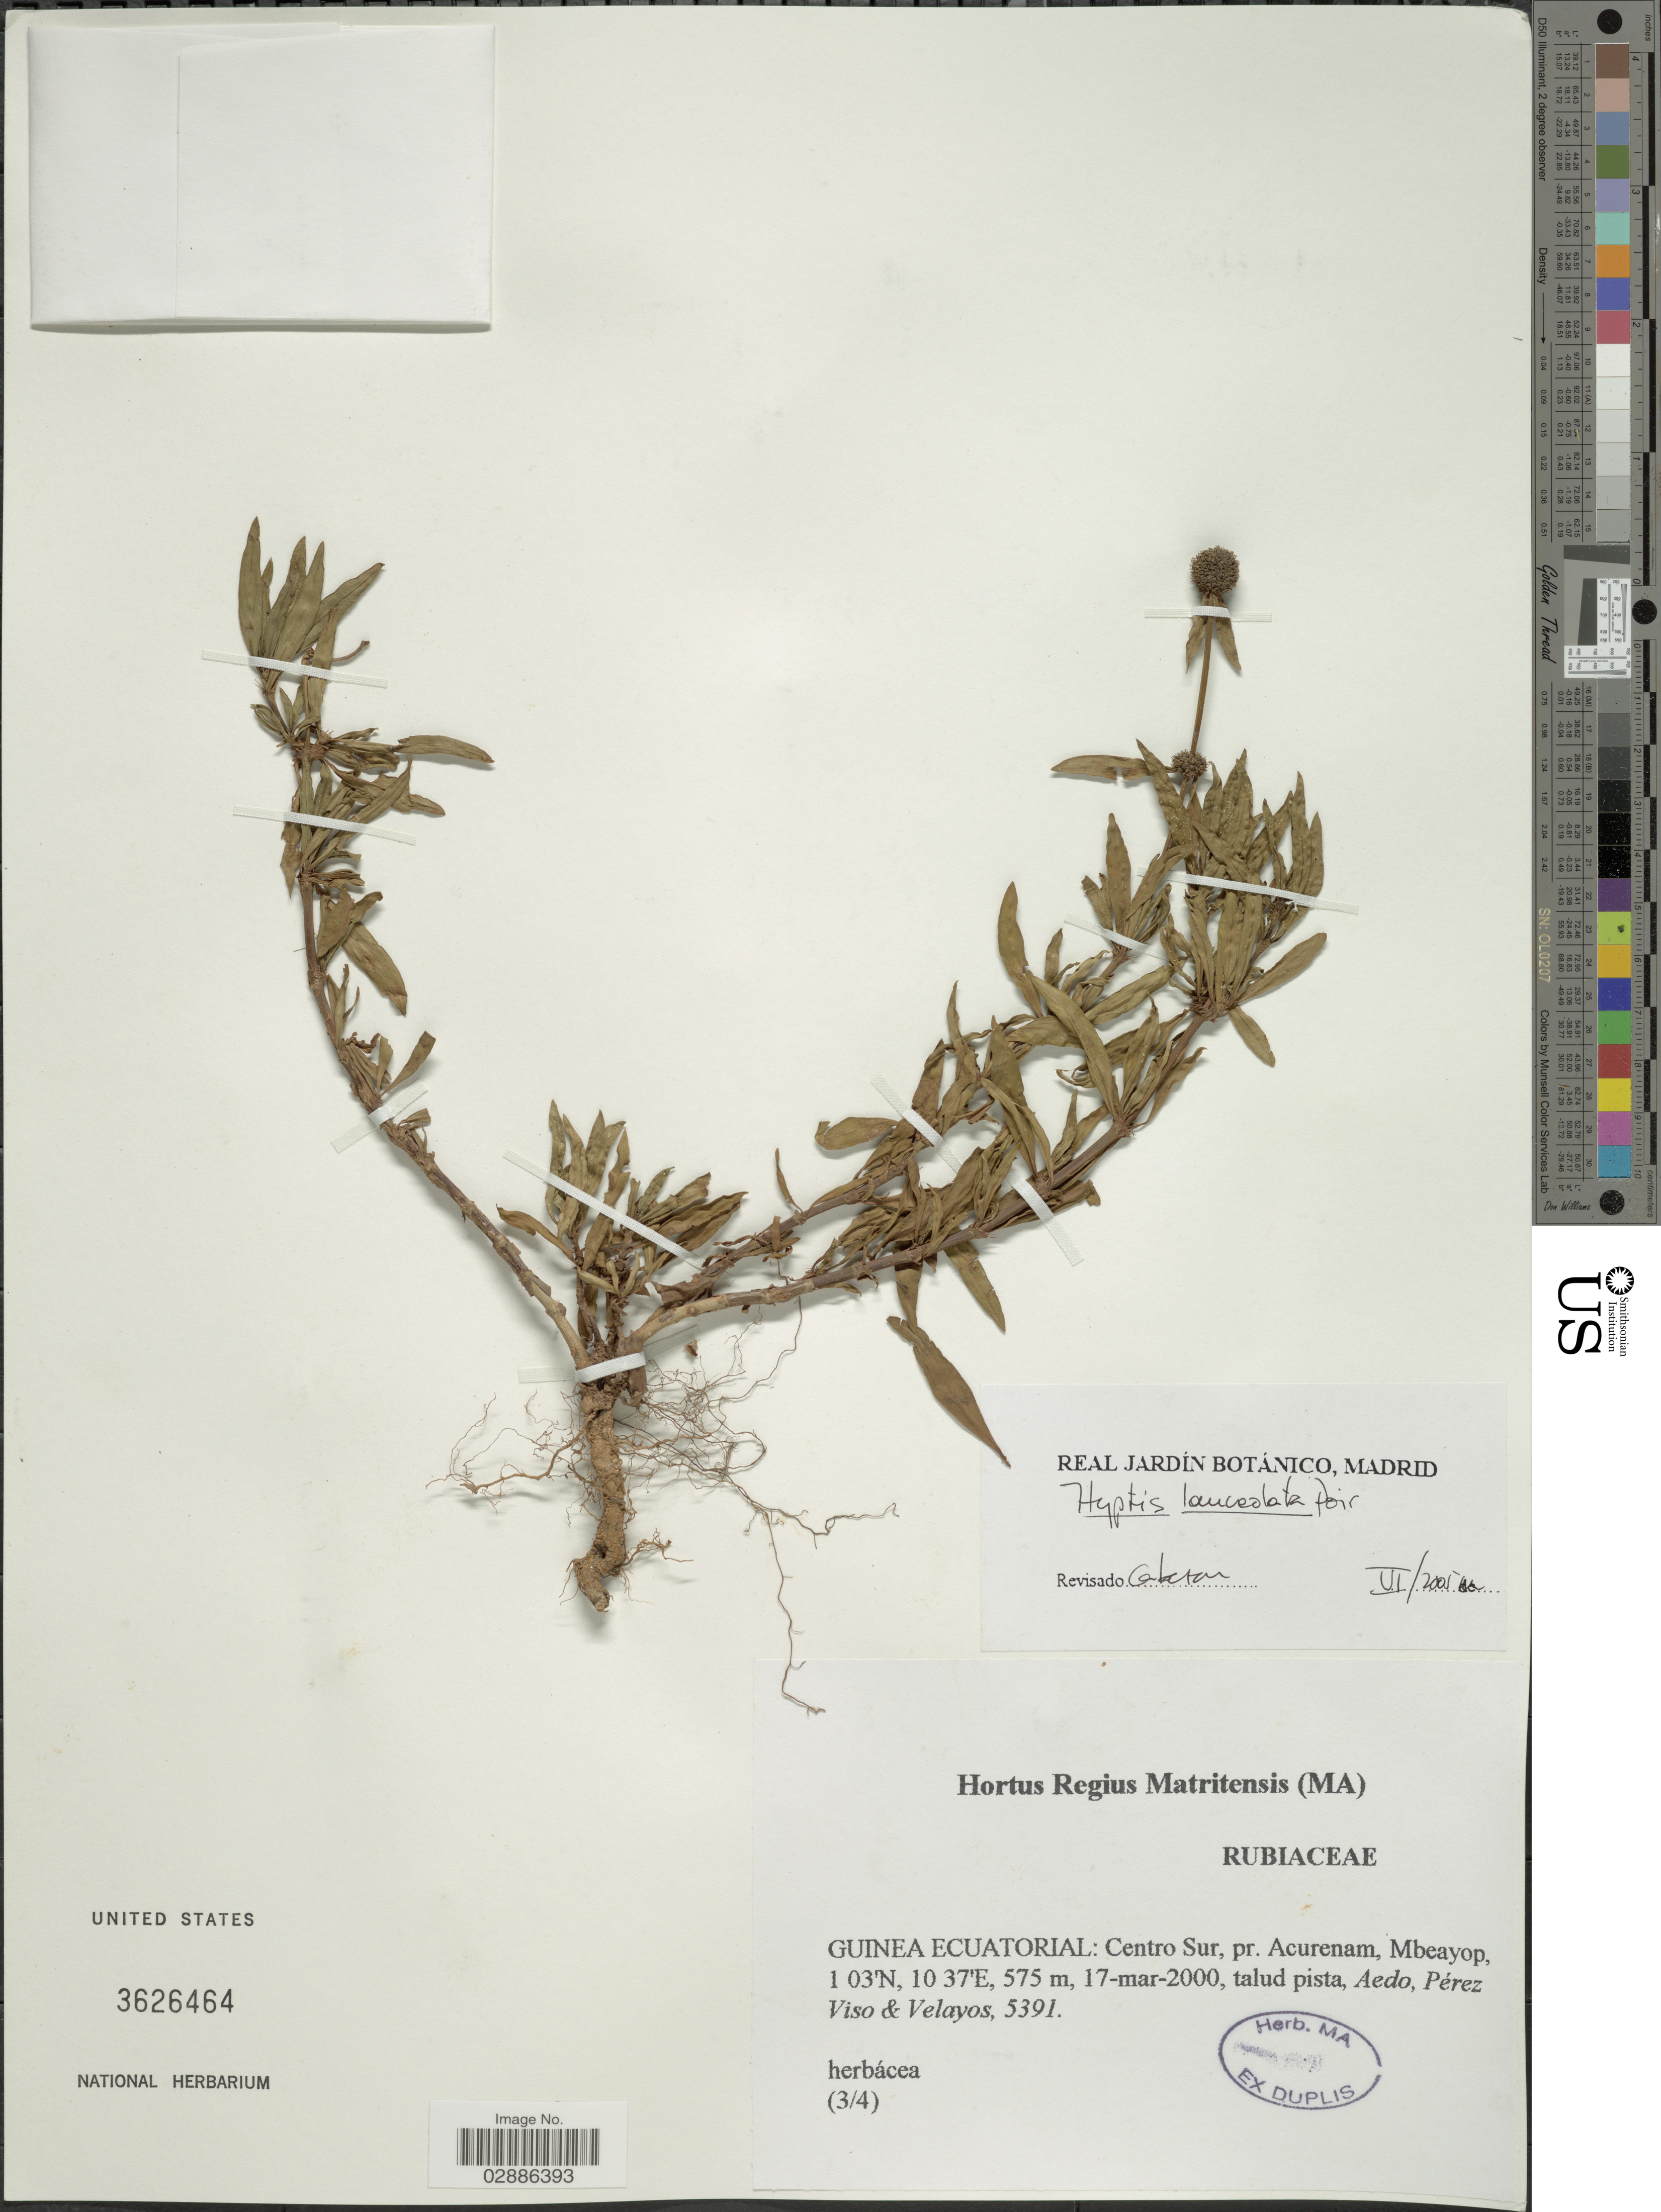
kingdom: Plantae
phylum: Tracheophyta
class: Magnoliopsida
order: Lamiales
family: Lamiaceae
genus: Hyptis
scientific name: Hyptis lanceolata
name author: Poir.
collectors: Aedo, R. Perez Viso & M. Velayos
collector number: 5391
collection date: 2000-03-17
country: Equatorial Guinea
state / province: Centro Sur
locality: Guinea Ecuatorial: Centro Sur: pr. Acurenam, Mbeayop.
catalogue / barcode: US 3626464